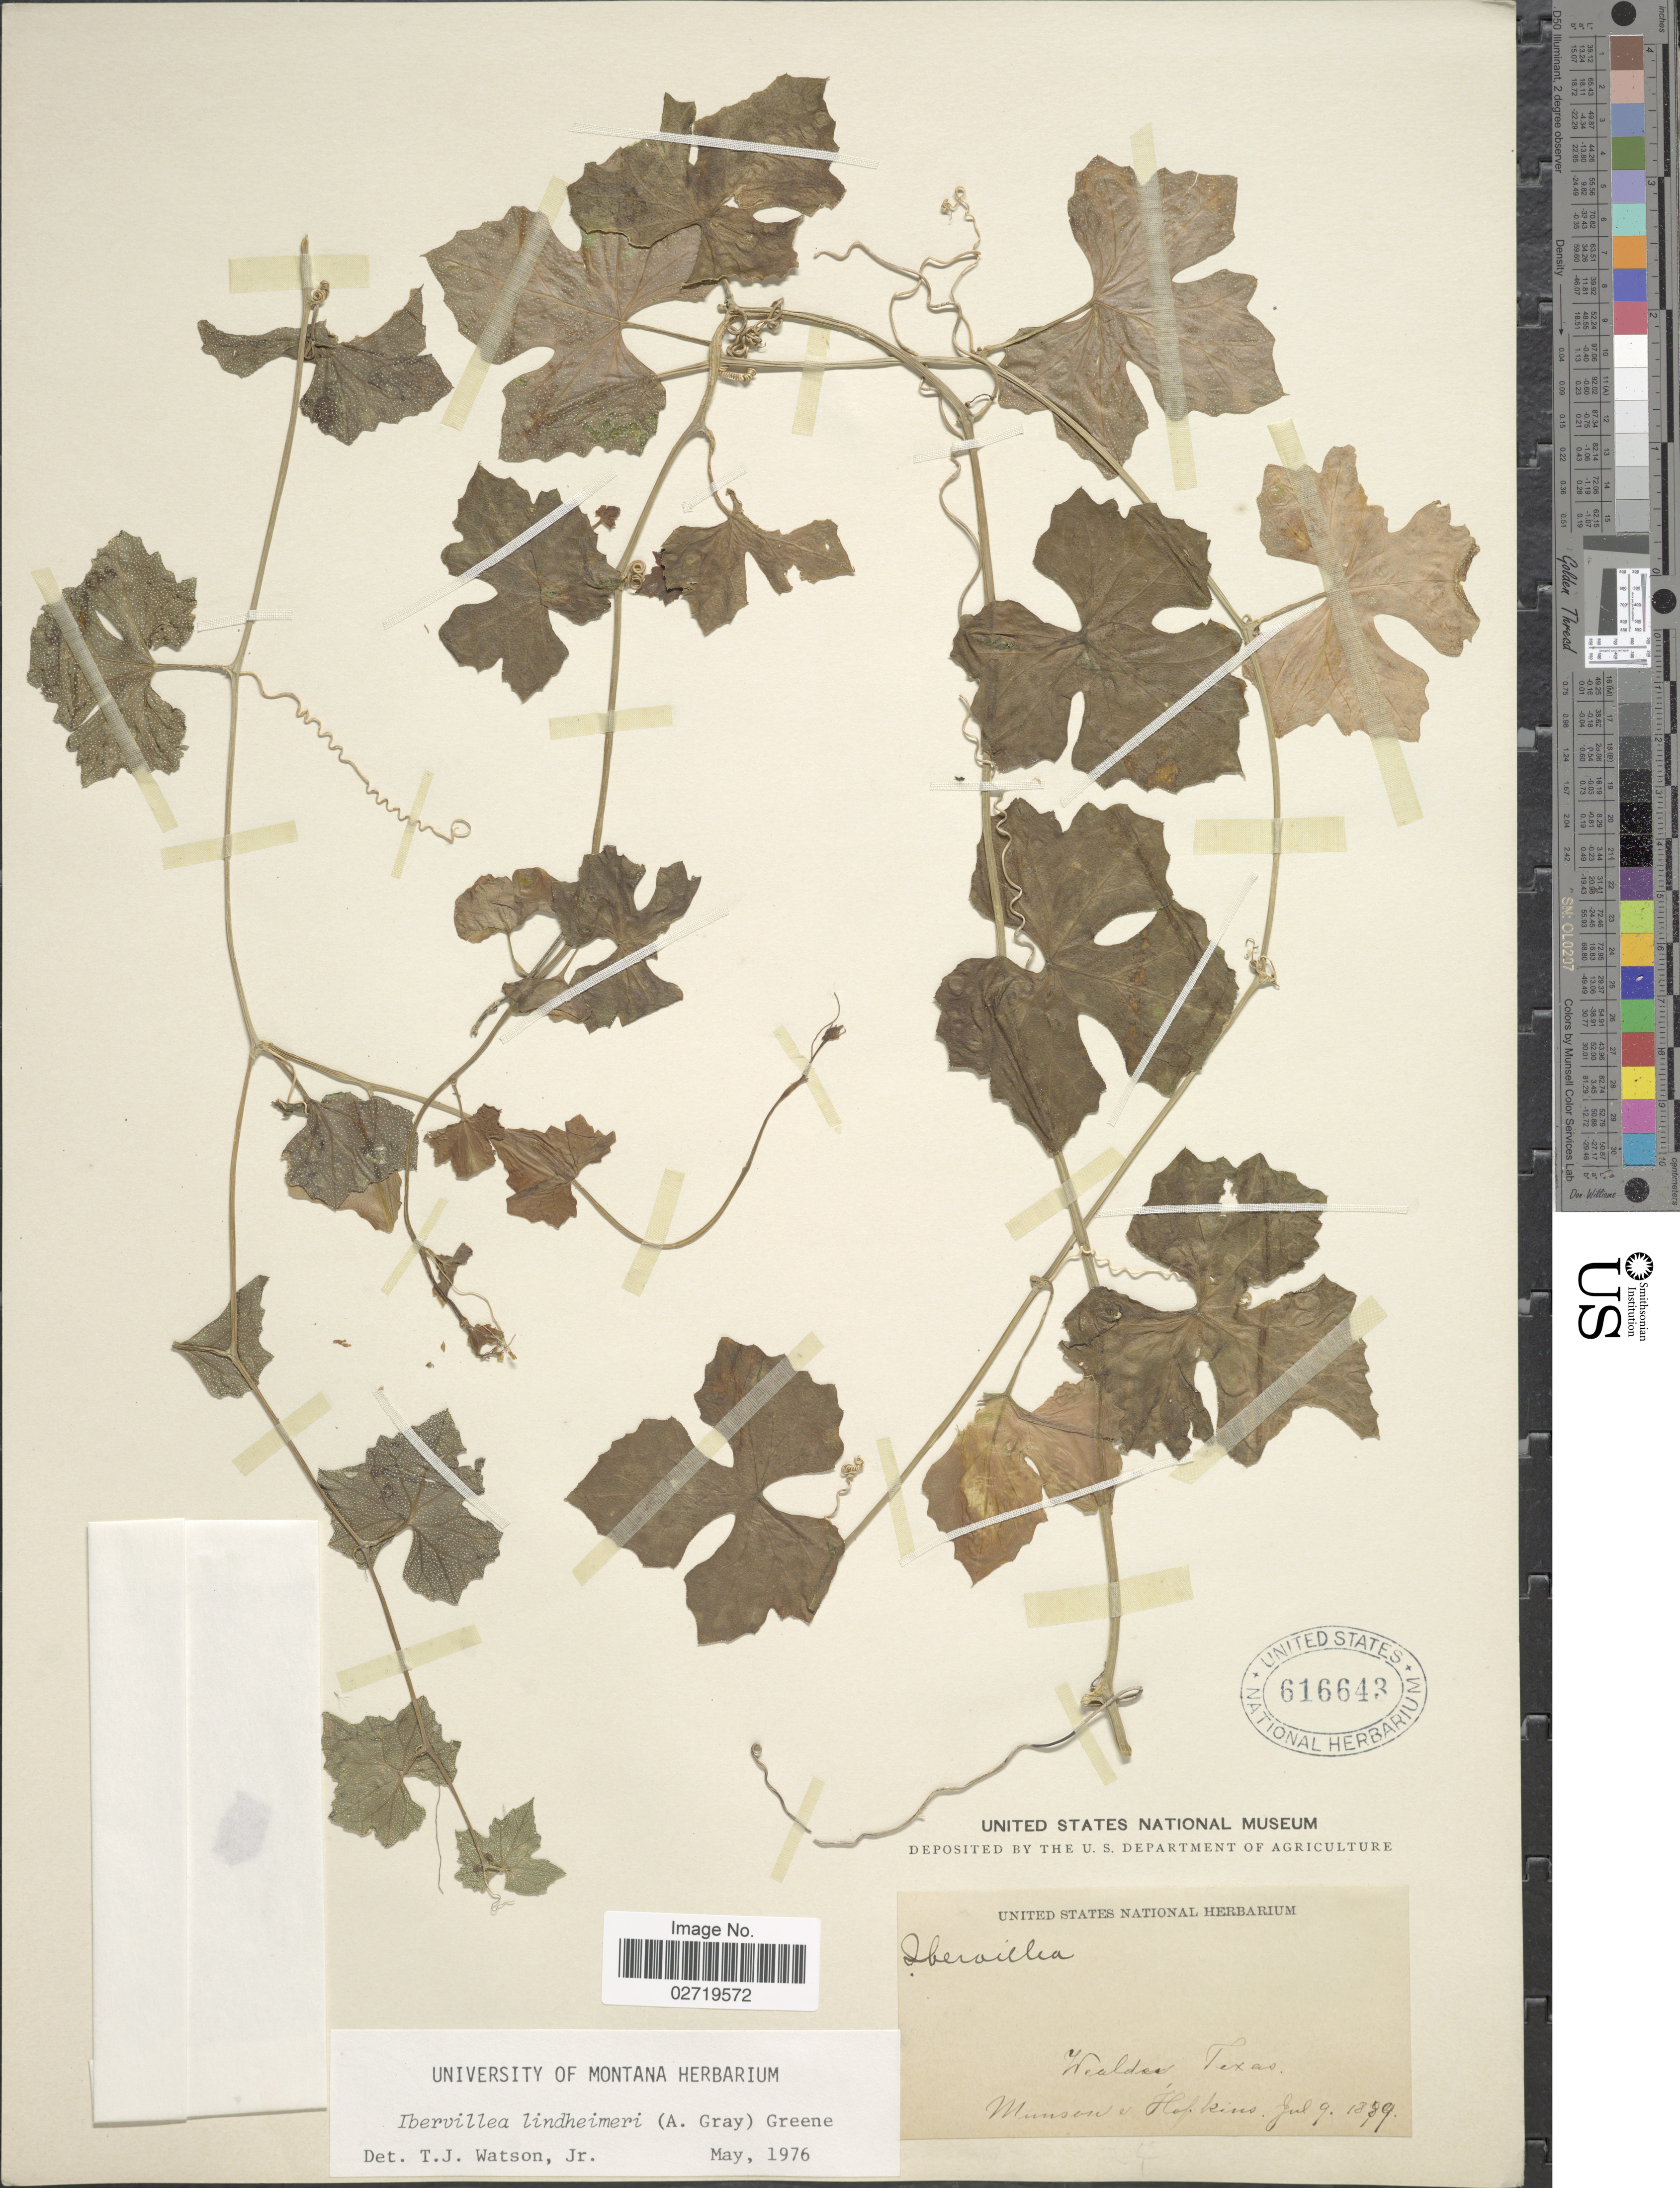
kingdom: Plantae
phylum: Tracheophyta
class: Magnoliopsida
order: Cucurbitales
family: Cucurbitaceae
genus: Ibervillea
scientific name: Ibervillea lindheimeri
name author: (A. Gray) Greene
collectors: -. Munson & -. Hopkins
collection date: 1889-07-09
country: United States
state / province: Texas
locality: Wealder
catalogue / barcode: US 616643